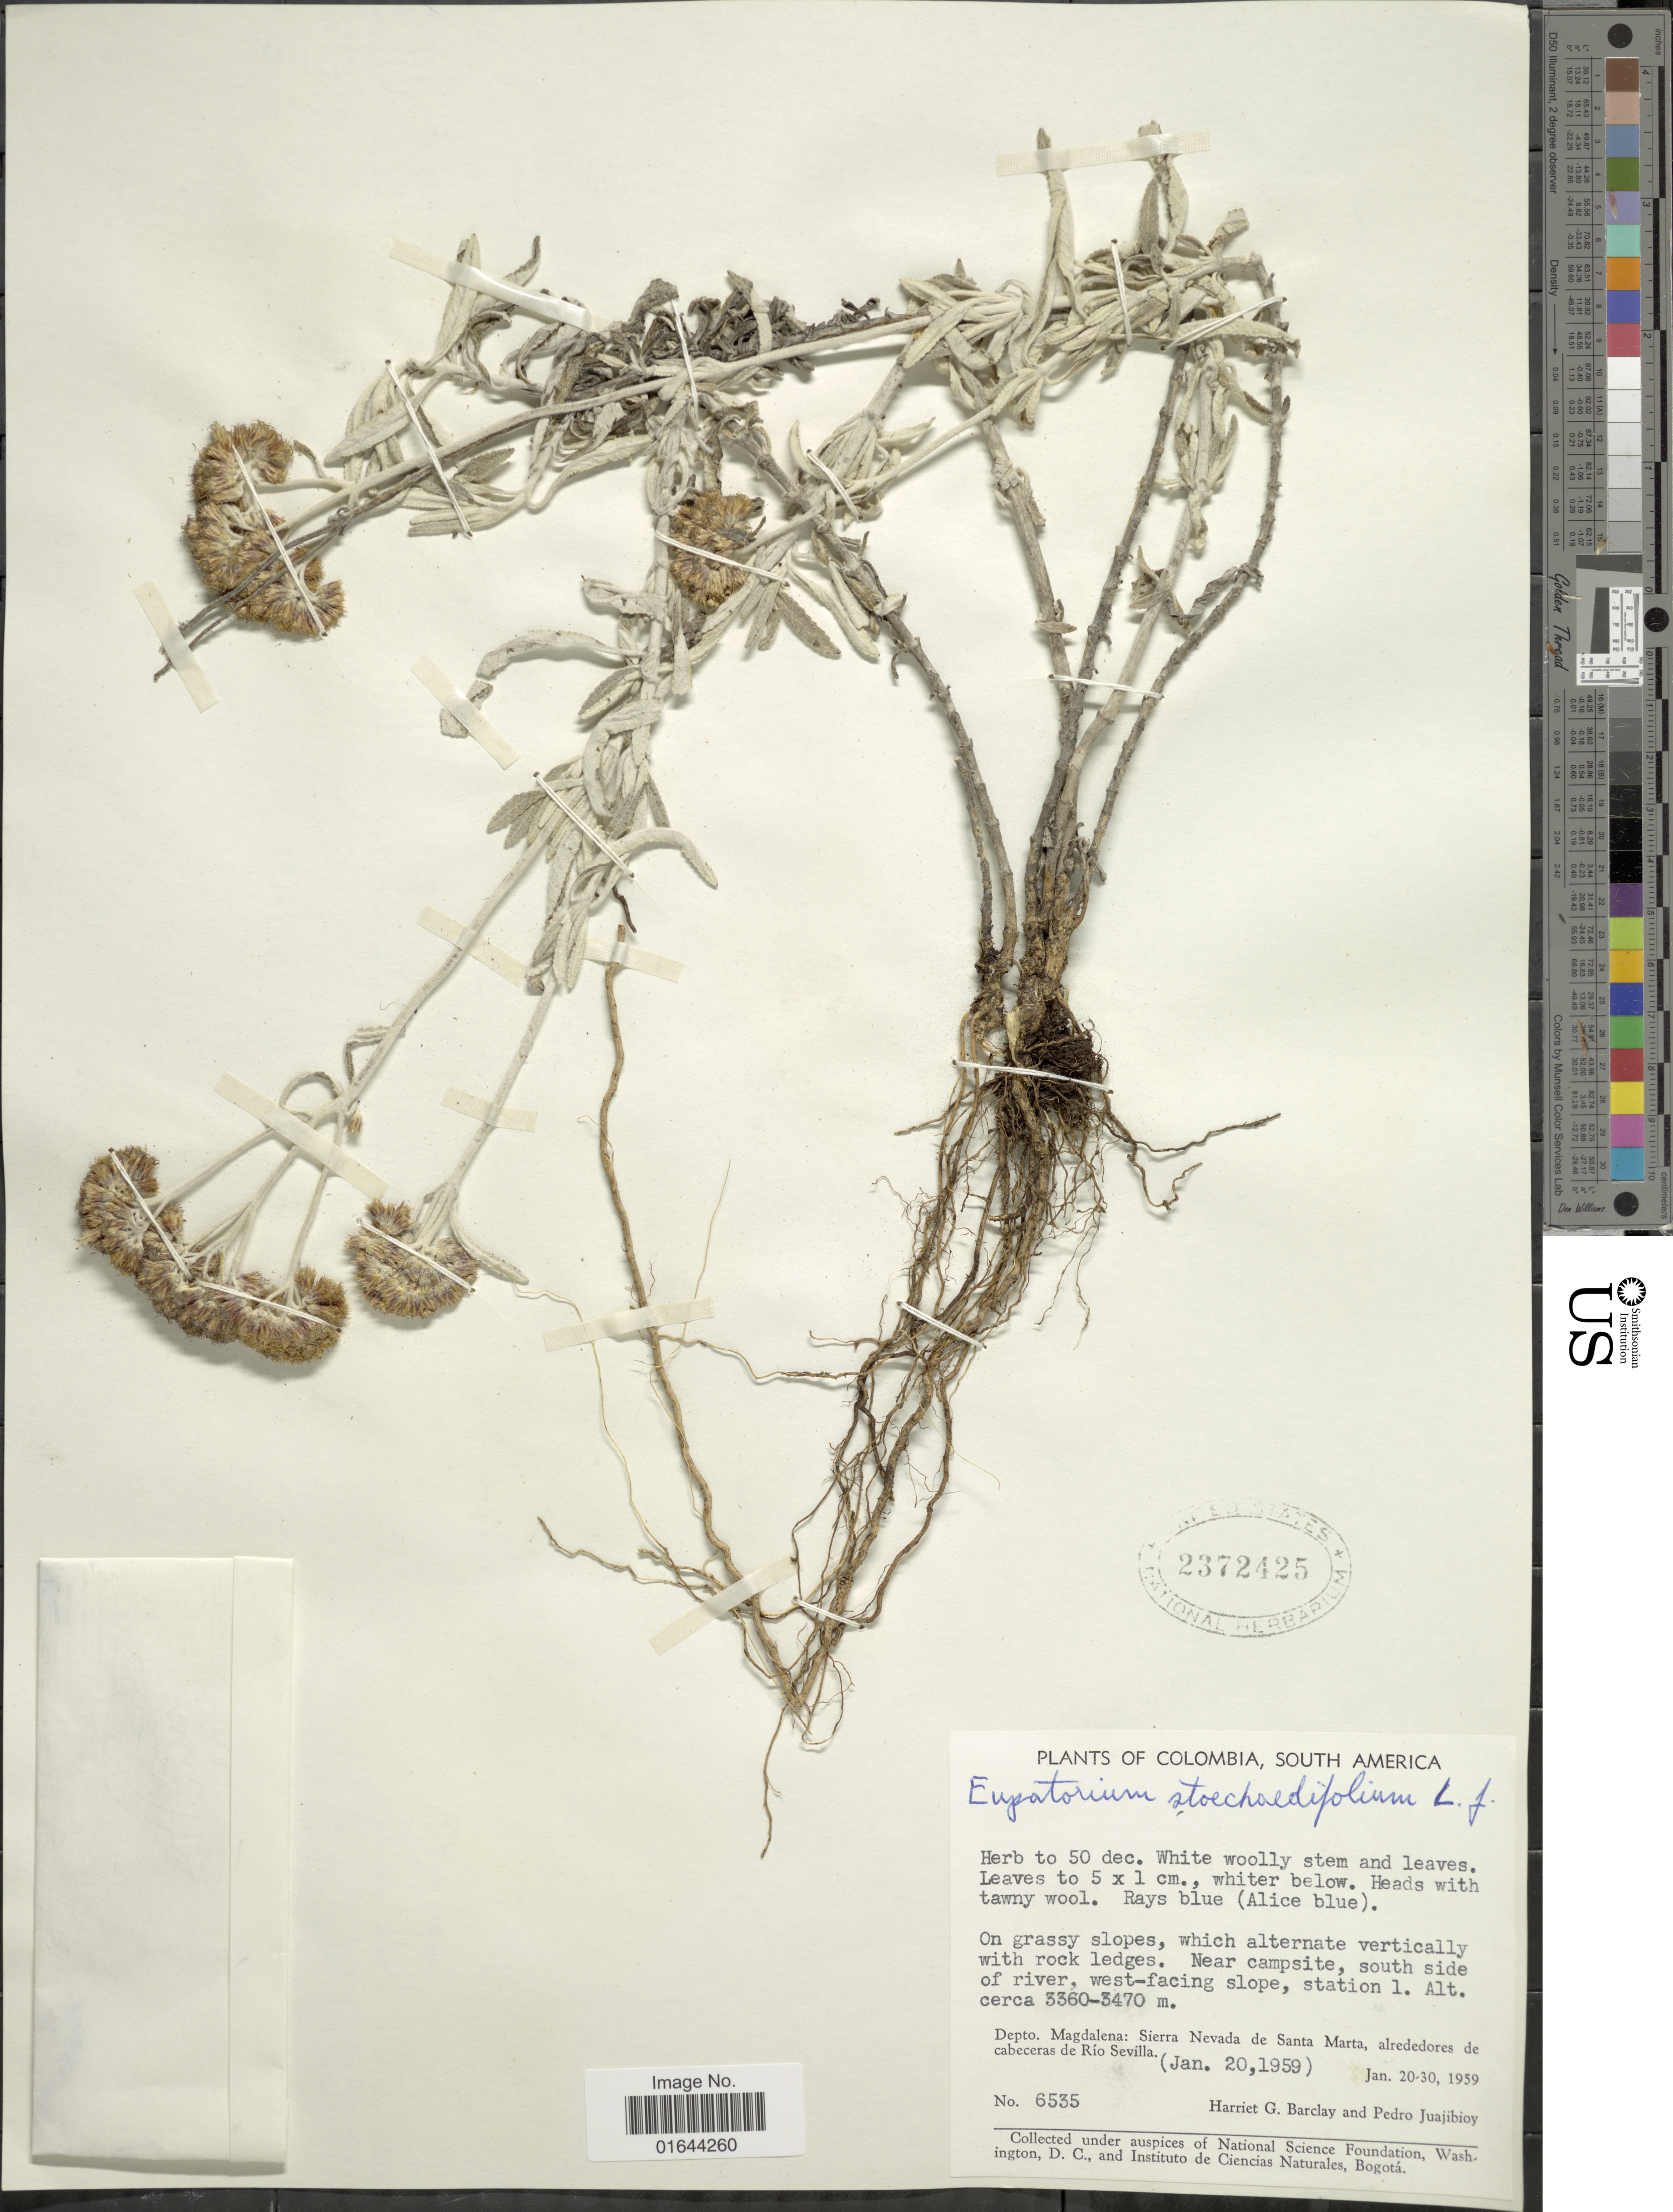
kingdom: Plantae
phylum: Tracheophyta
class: Magnoliopsida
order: Asterales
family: Asteraceae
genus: Lourteigia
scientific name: Lourteigia stoechadifolia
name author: (L. f.) R.M. King & H. Rob.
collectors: H. G. Barclay & P. Juajibioy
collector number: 6535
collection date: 1959-01-20/1959-01-30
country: Colombia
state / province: Magdalena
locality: Sta. 17. Depto. Magdalena: Sierra Nevada de Santa Marta. alrededores de cabeceras de Rio Sevilla.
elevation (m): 3360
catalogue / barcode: US 2372425